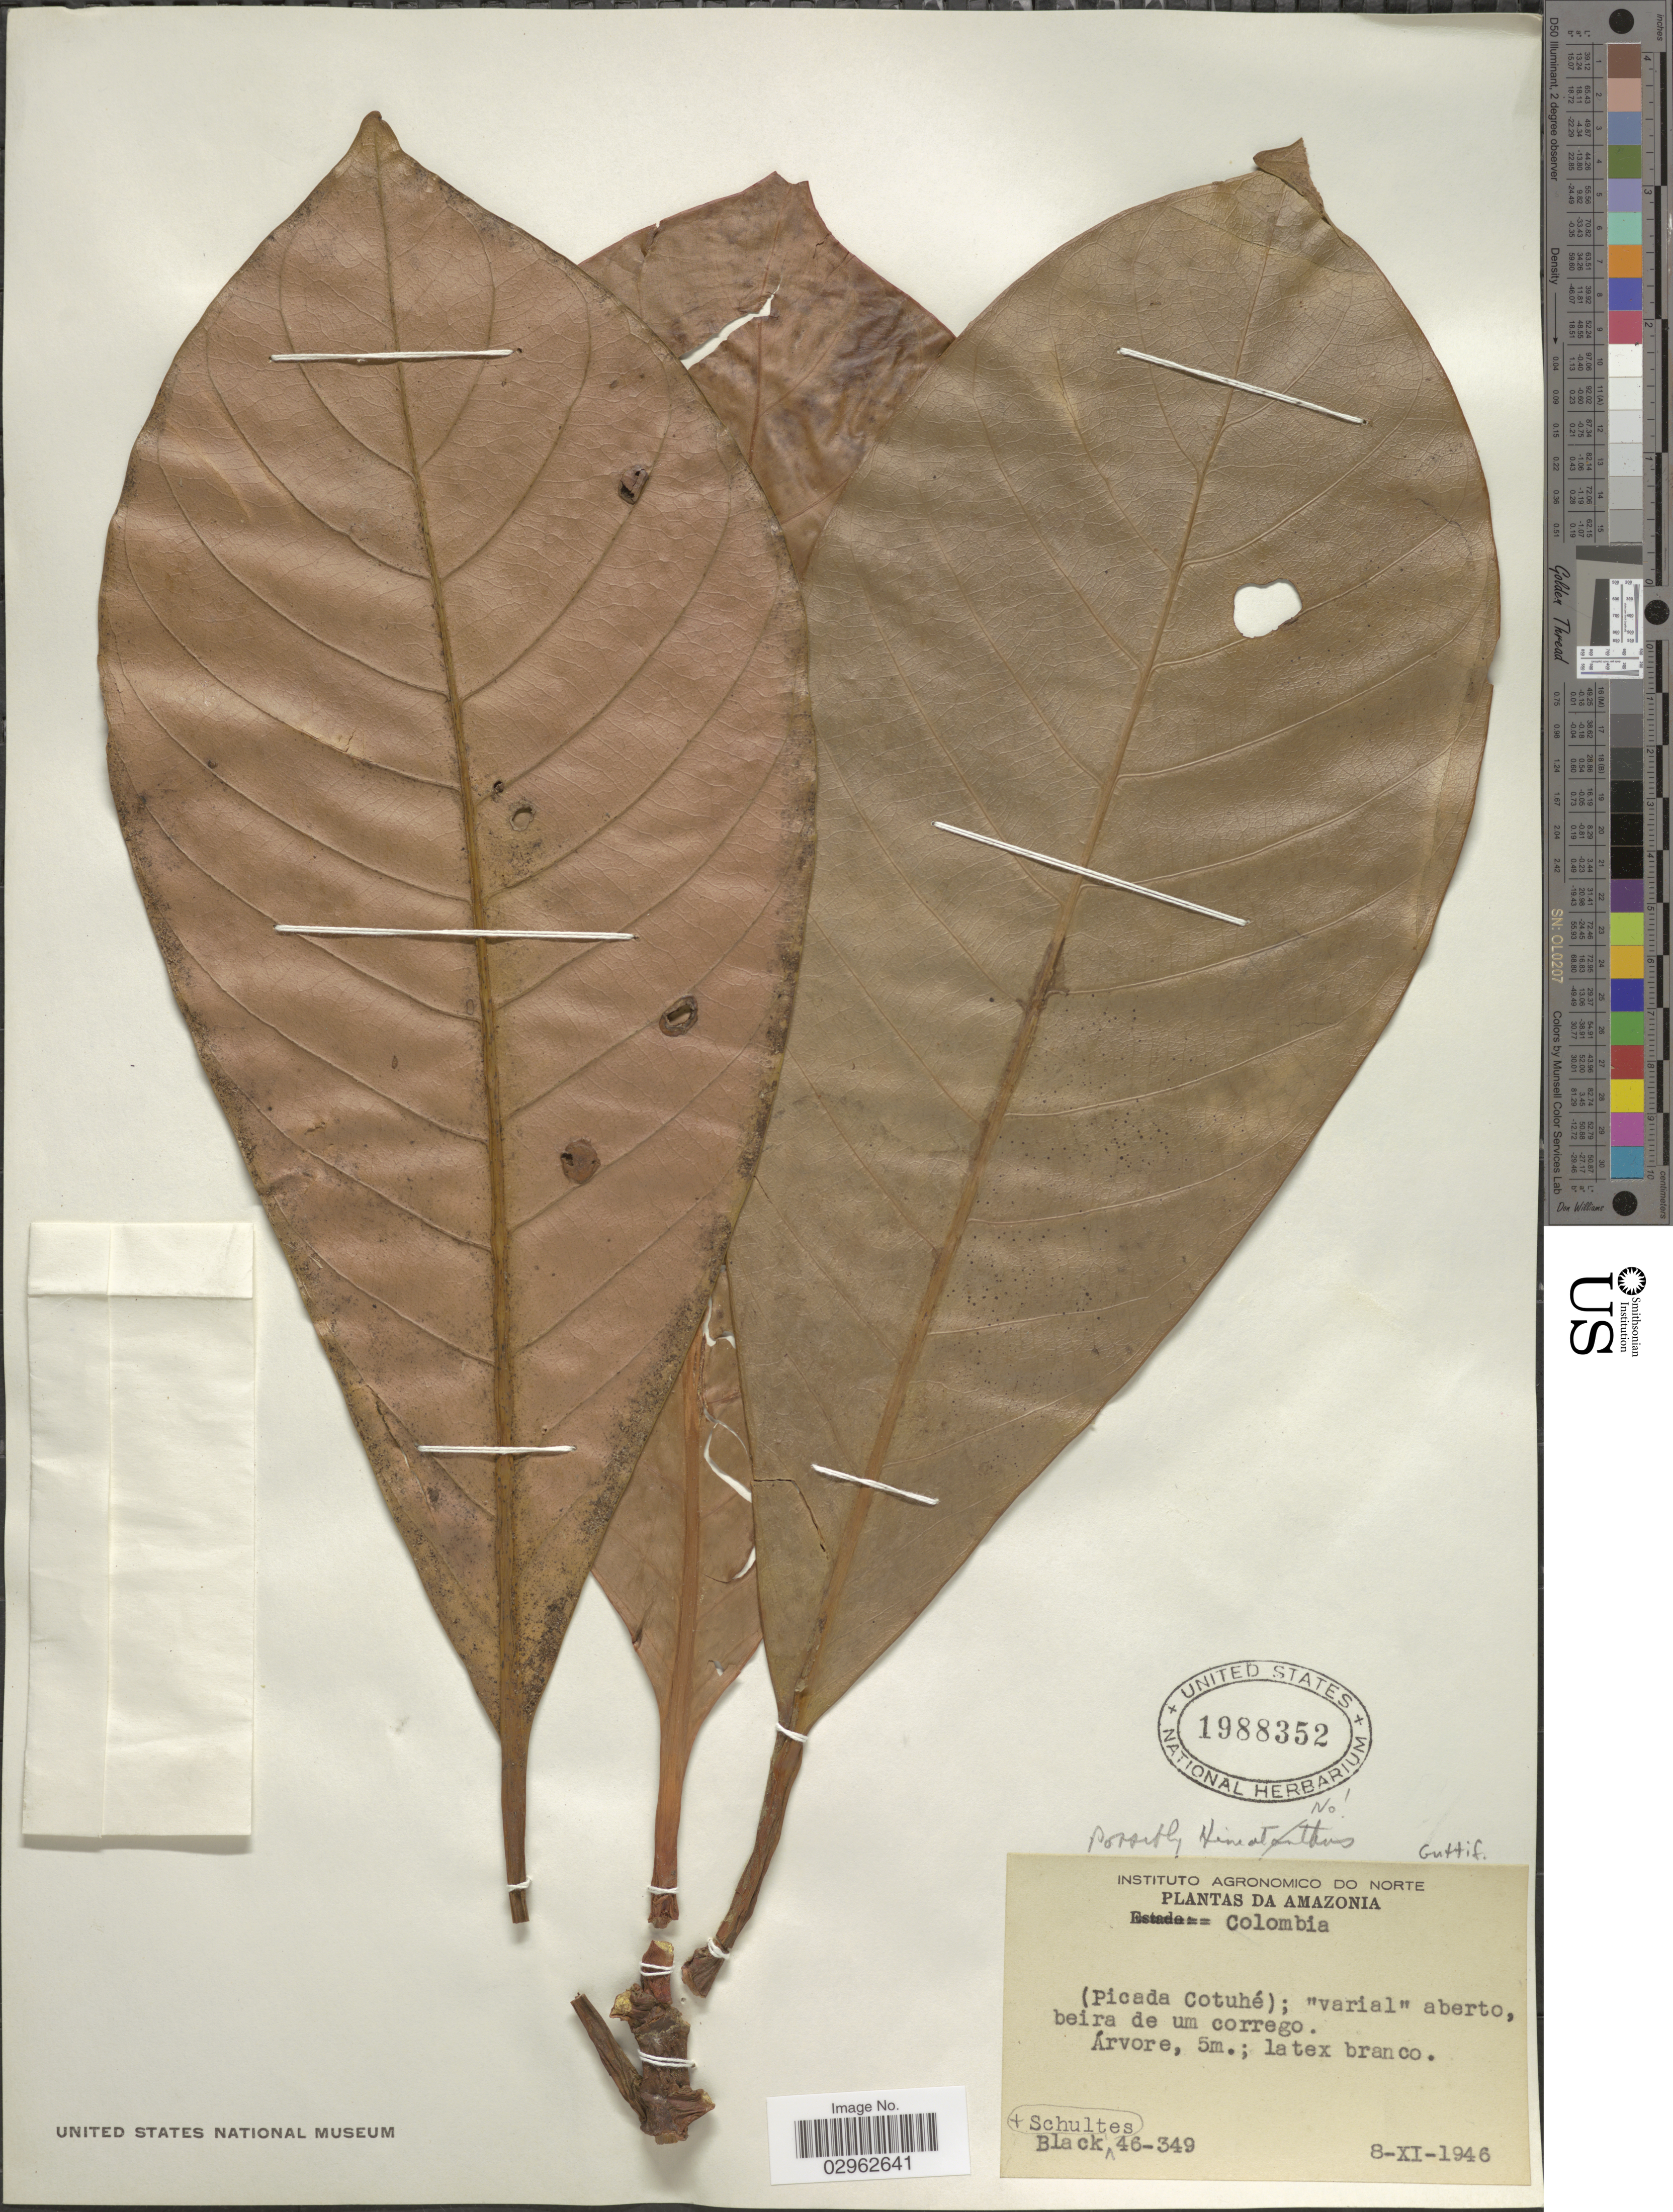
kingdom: Plantae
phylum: Tracheophyta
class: Magnoliopsida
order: Malpighiales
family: Clusiaceae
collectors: -- Black & -- Schultes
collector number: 46-349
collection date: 1946-11-08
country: Colombia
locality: Picada Cotuhé.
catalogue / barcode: US 1988352